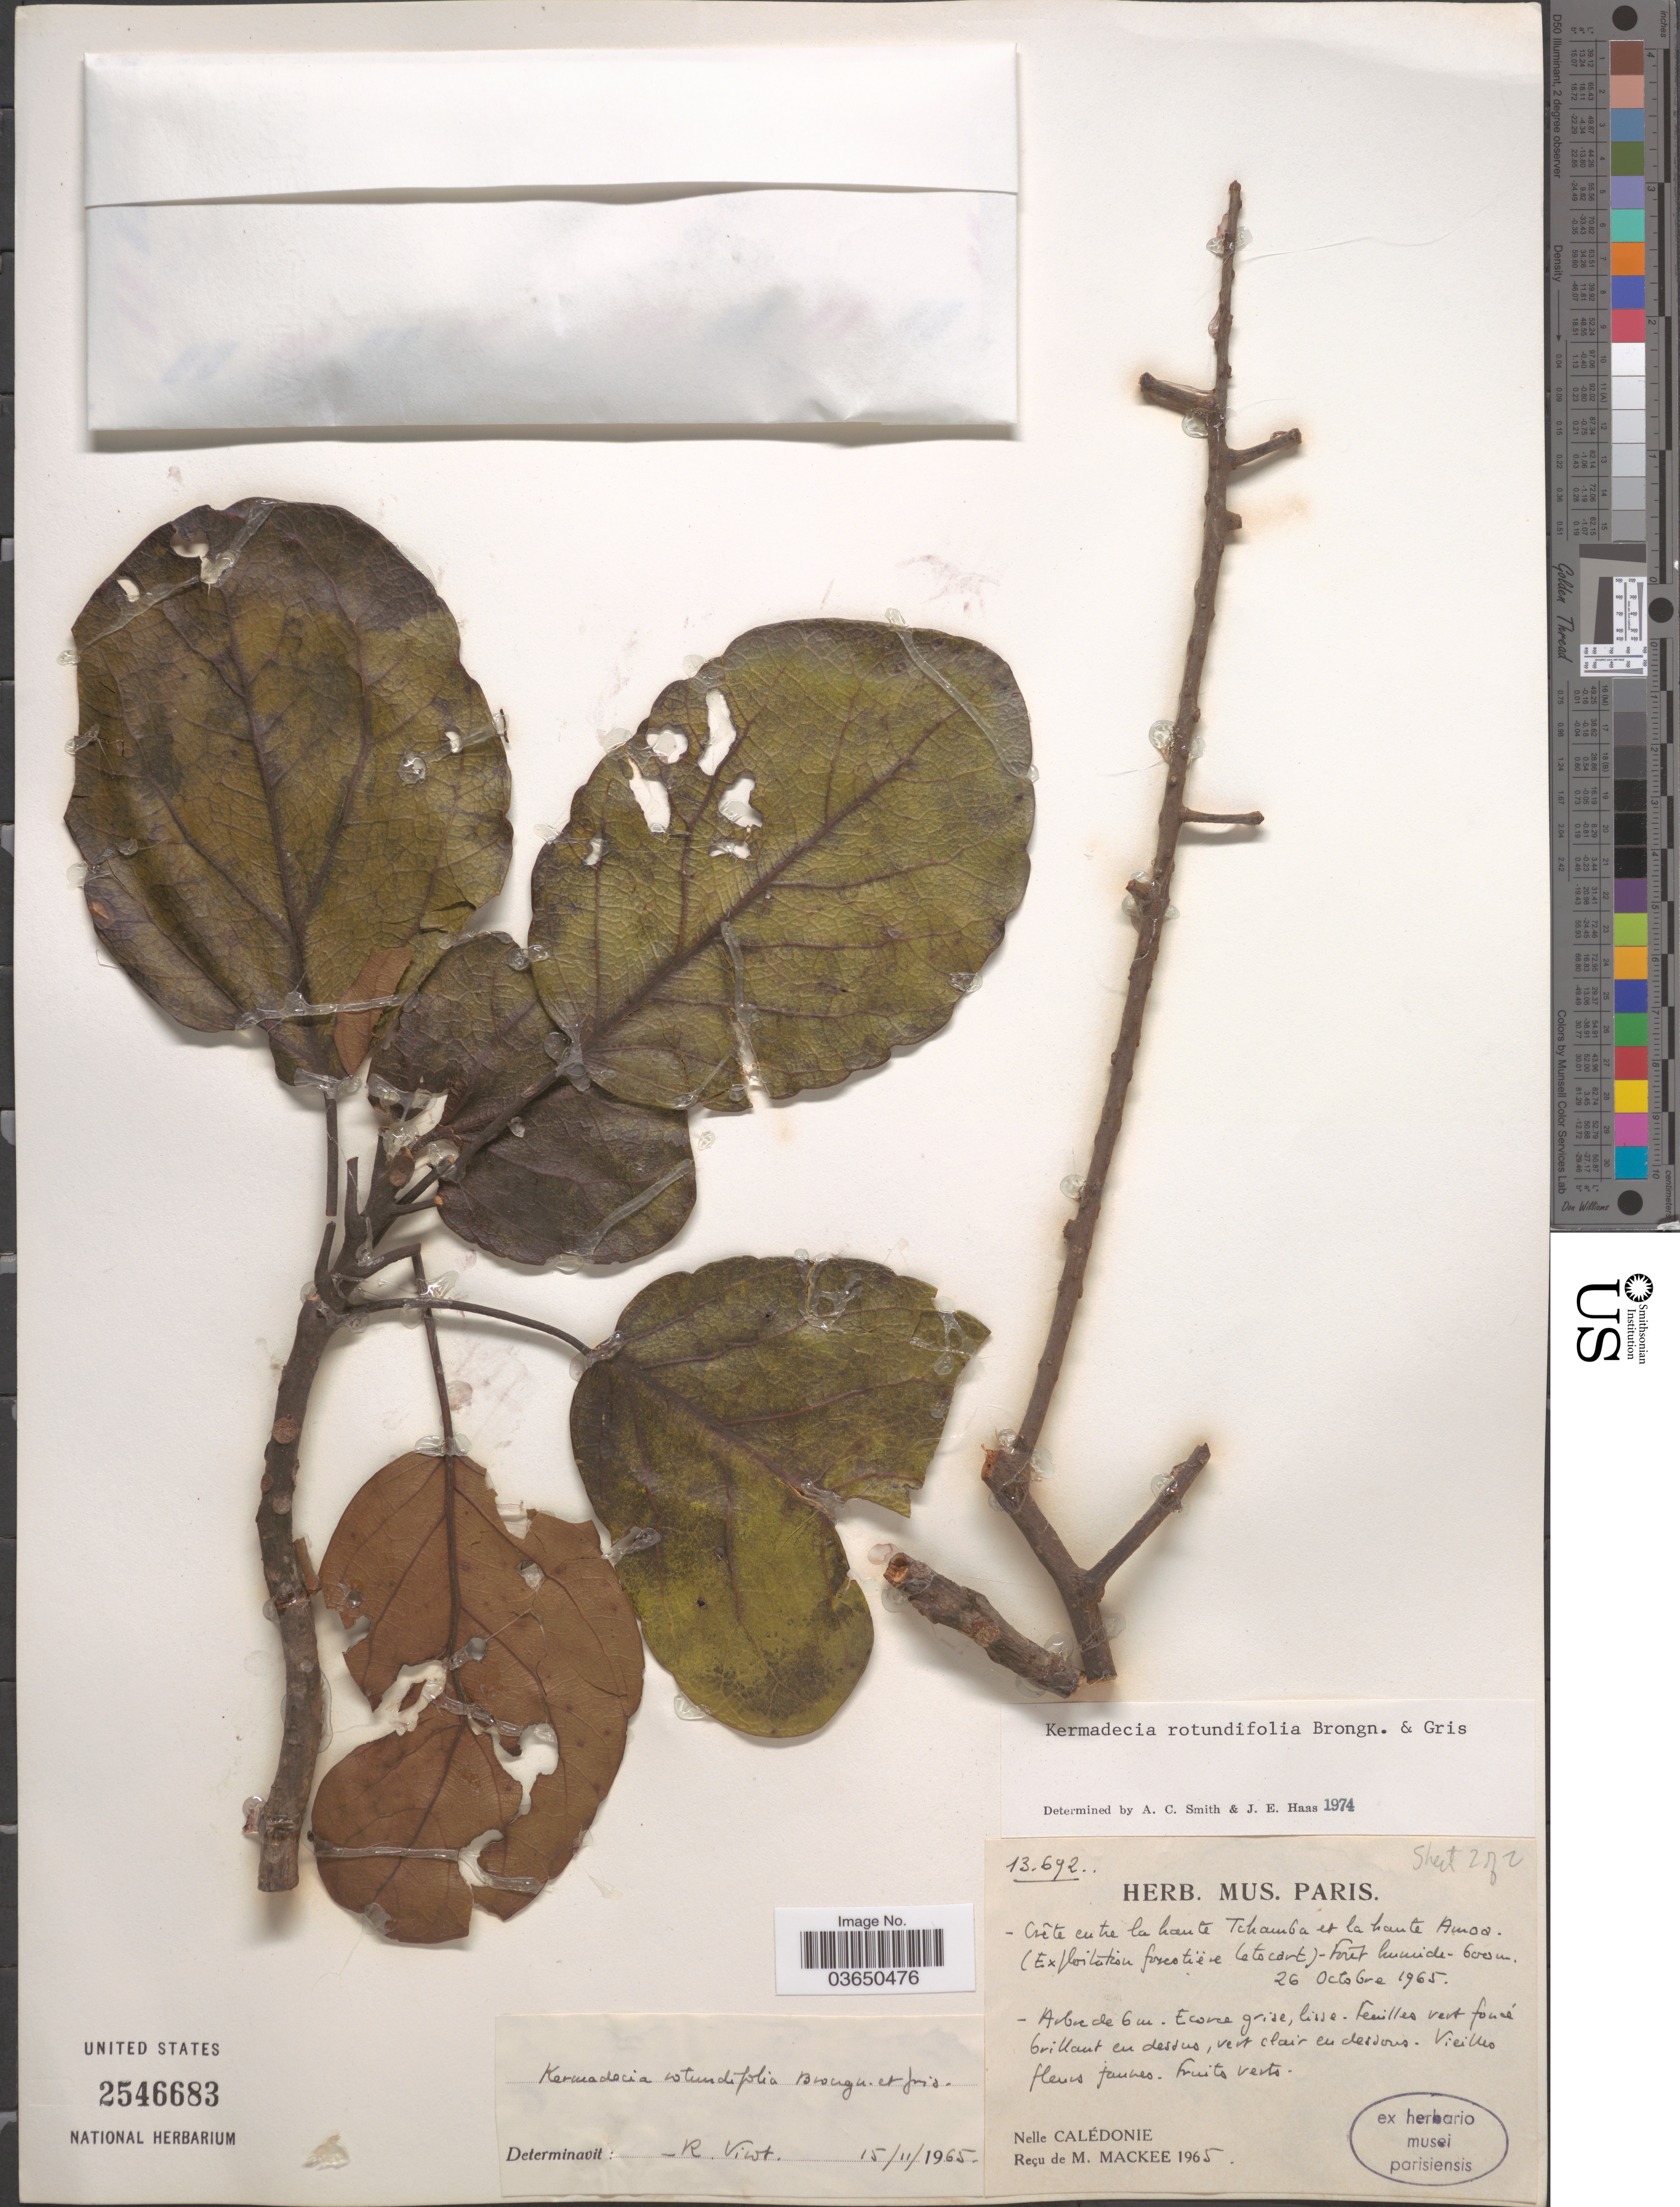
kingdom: Plantae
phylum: Tracheophyta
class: Magnoliopsida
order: Proteales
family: Proteaceae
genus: Kermadecia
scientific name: Kermadecia rotundifolia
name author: Brongn. & Gris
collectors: M. Mackee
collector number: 13692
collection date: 1965-10-26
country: New Caledonia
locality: Crête entre la haute Tchamba et la haute Amoa (Exploitation forestière letocart). Nelle Calédonie.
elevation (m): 600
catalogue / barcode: US 2546683